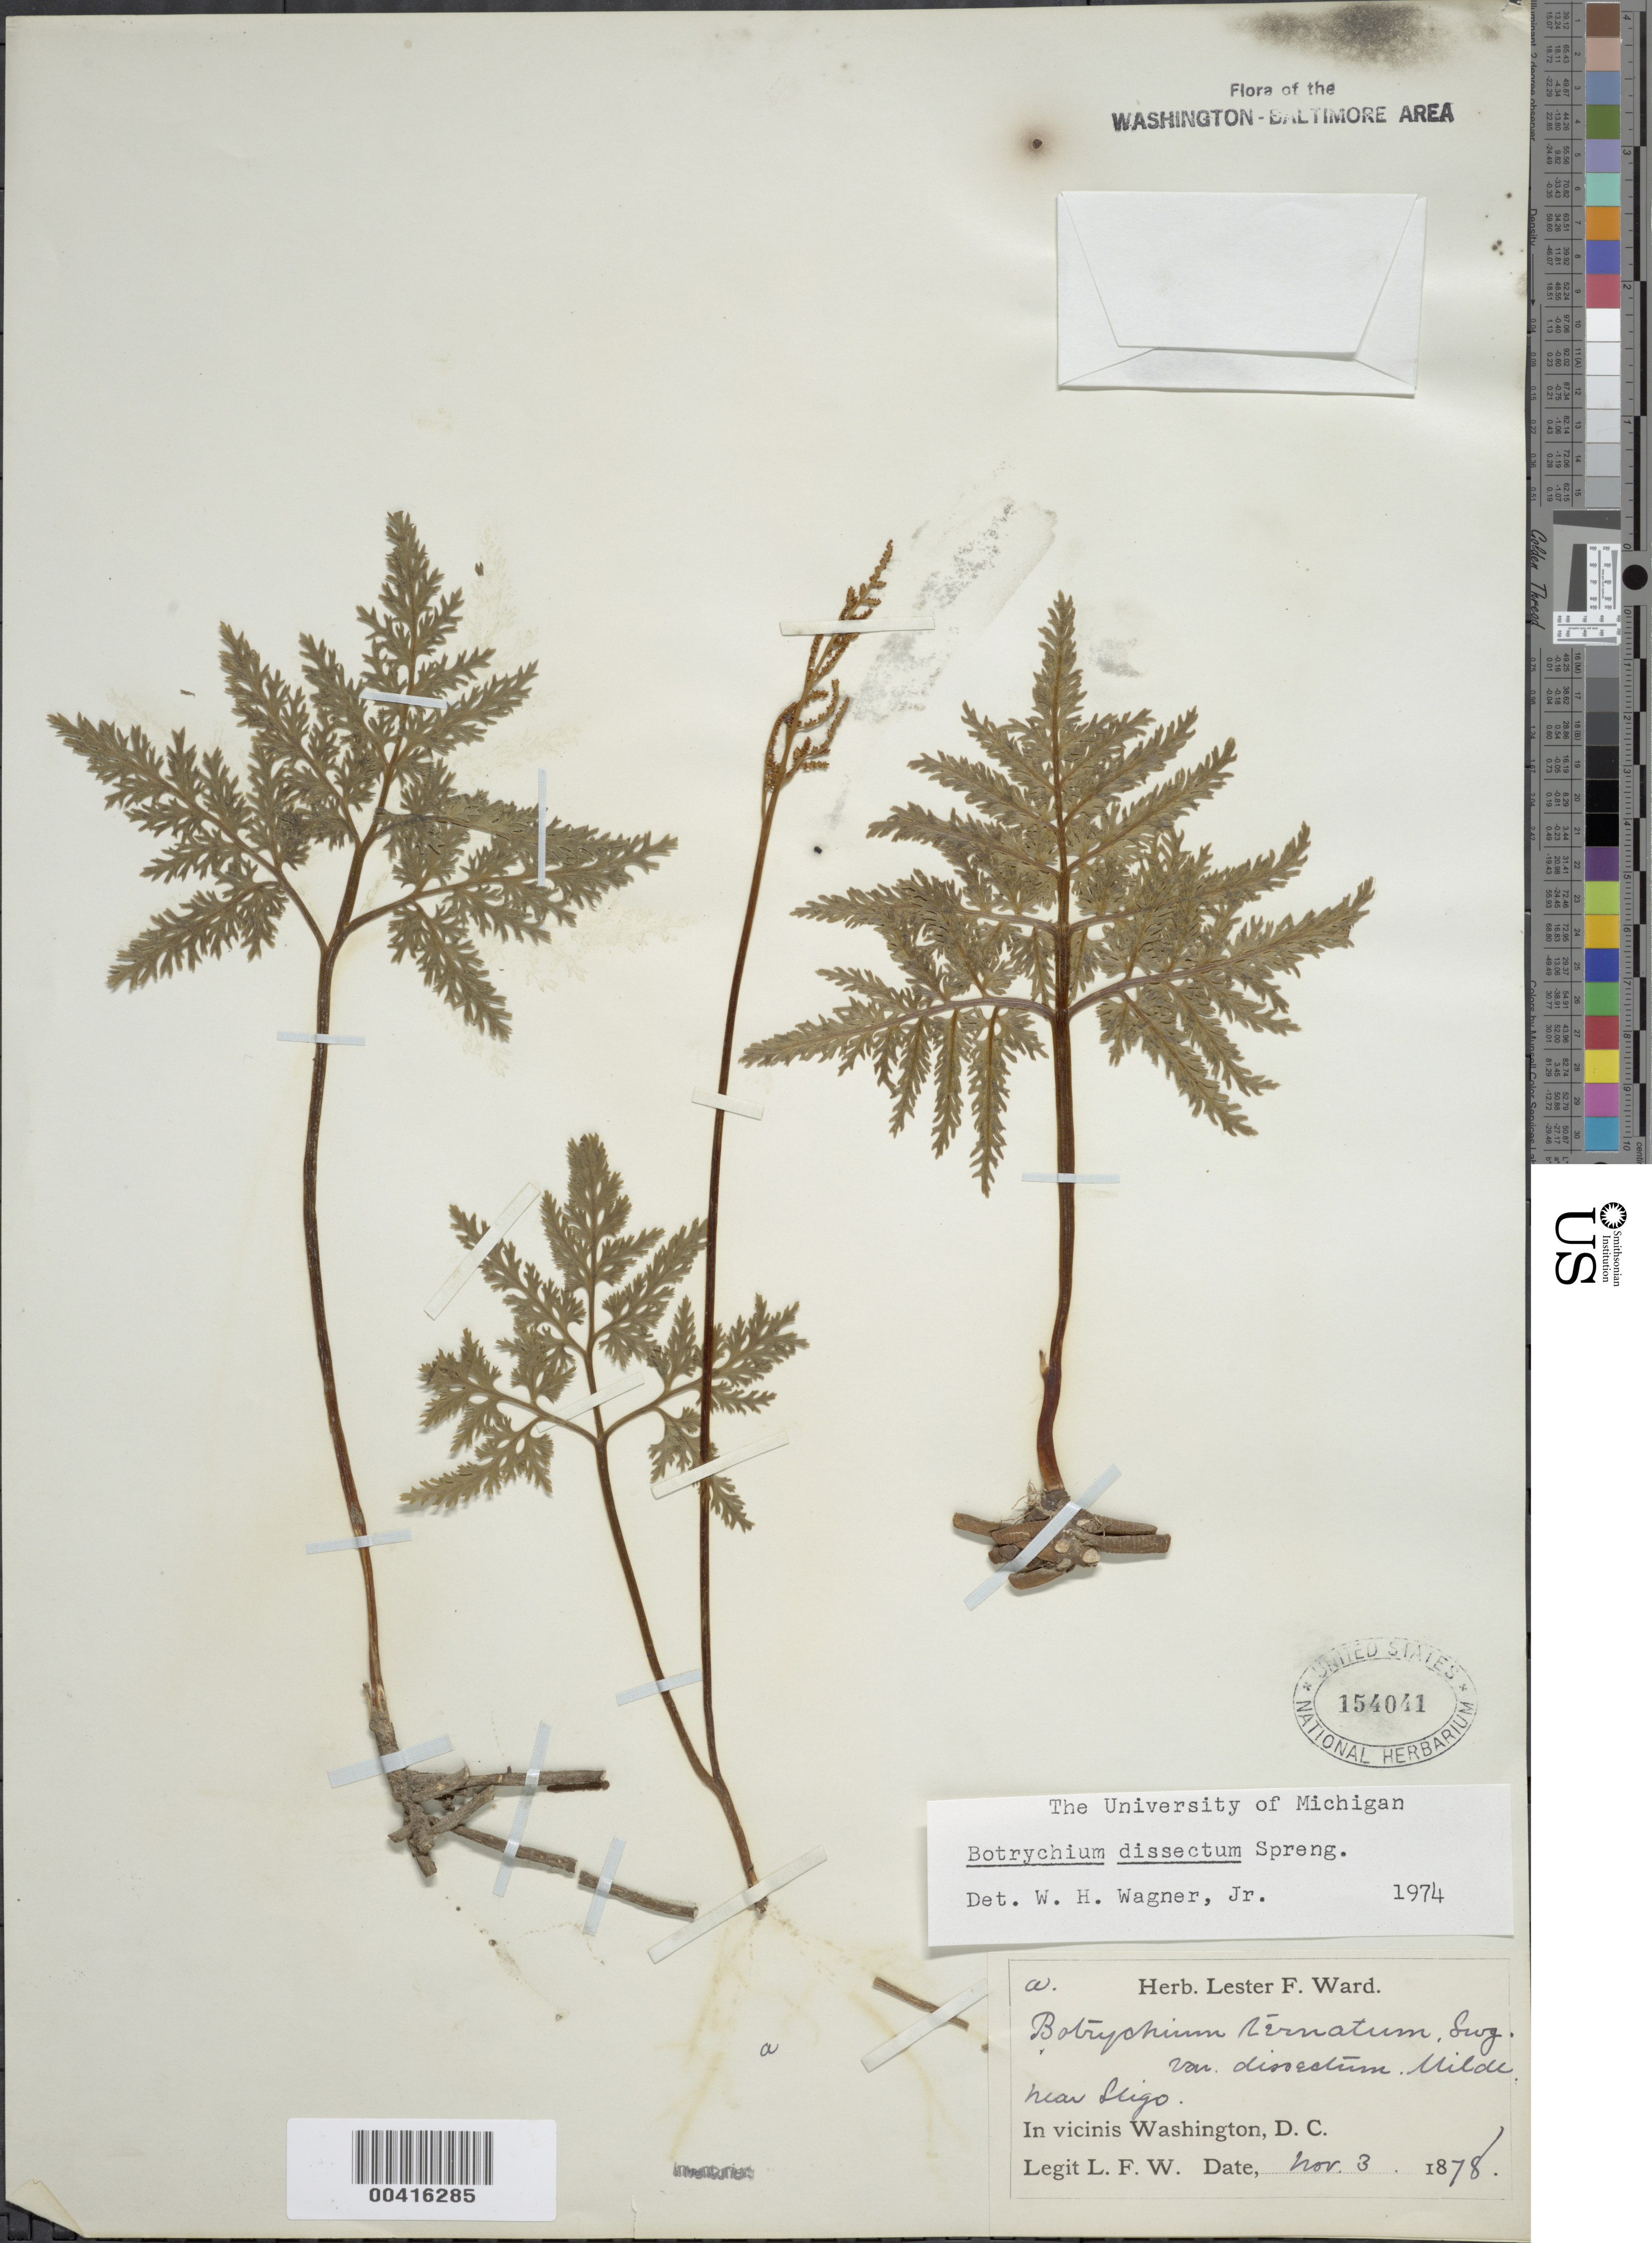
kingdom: Plantae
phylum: Tracheophyta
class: Polypodiopsida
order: Ophioglossales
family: Ophioglossaceae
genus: Botrychium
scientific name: Botrychium dissectum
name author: Spreng.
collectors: L. F. Ward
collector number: A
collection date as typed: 03 Nov 1878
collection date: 1878-11-03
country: United States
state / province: Maryland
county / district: Montgomery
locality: Sligo vicinity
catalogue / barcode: US 154041